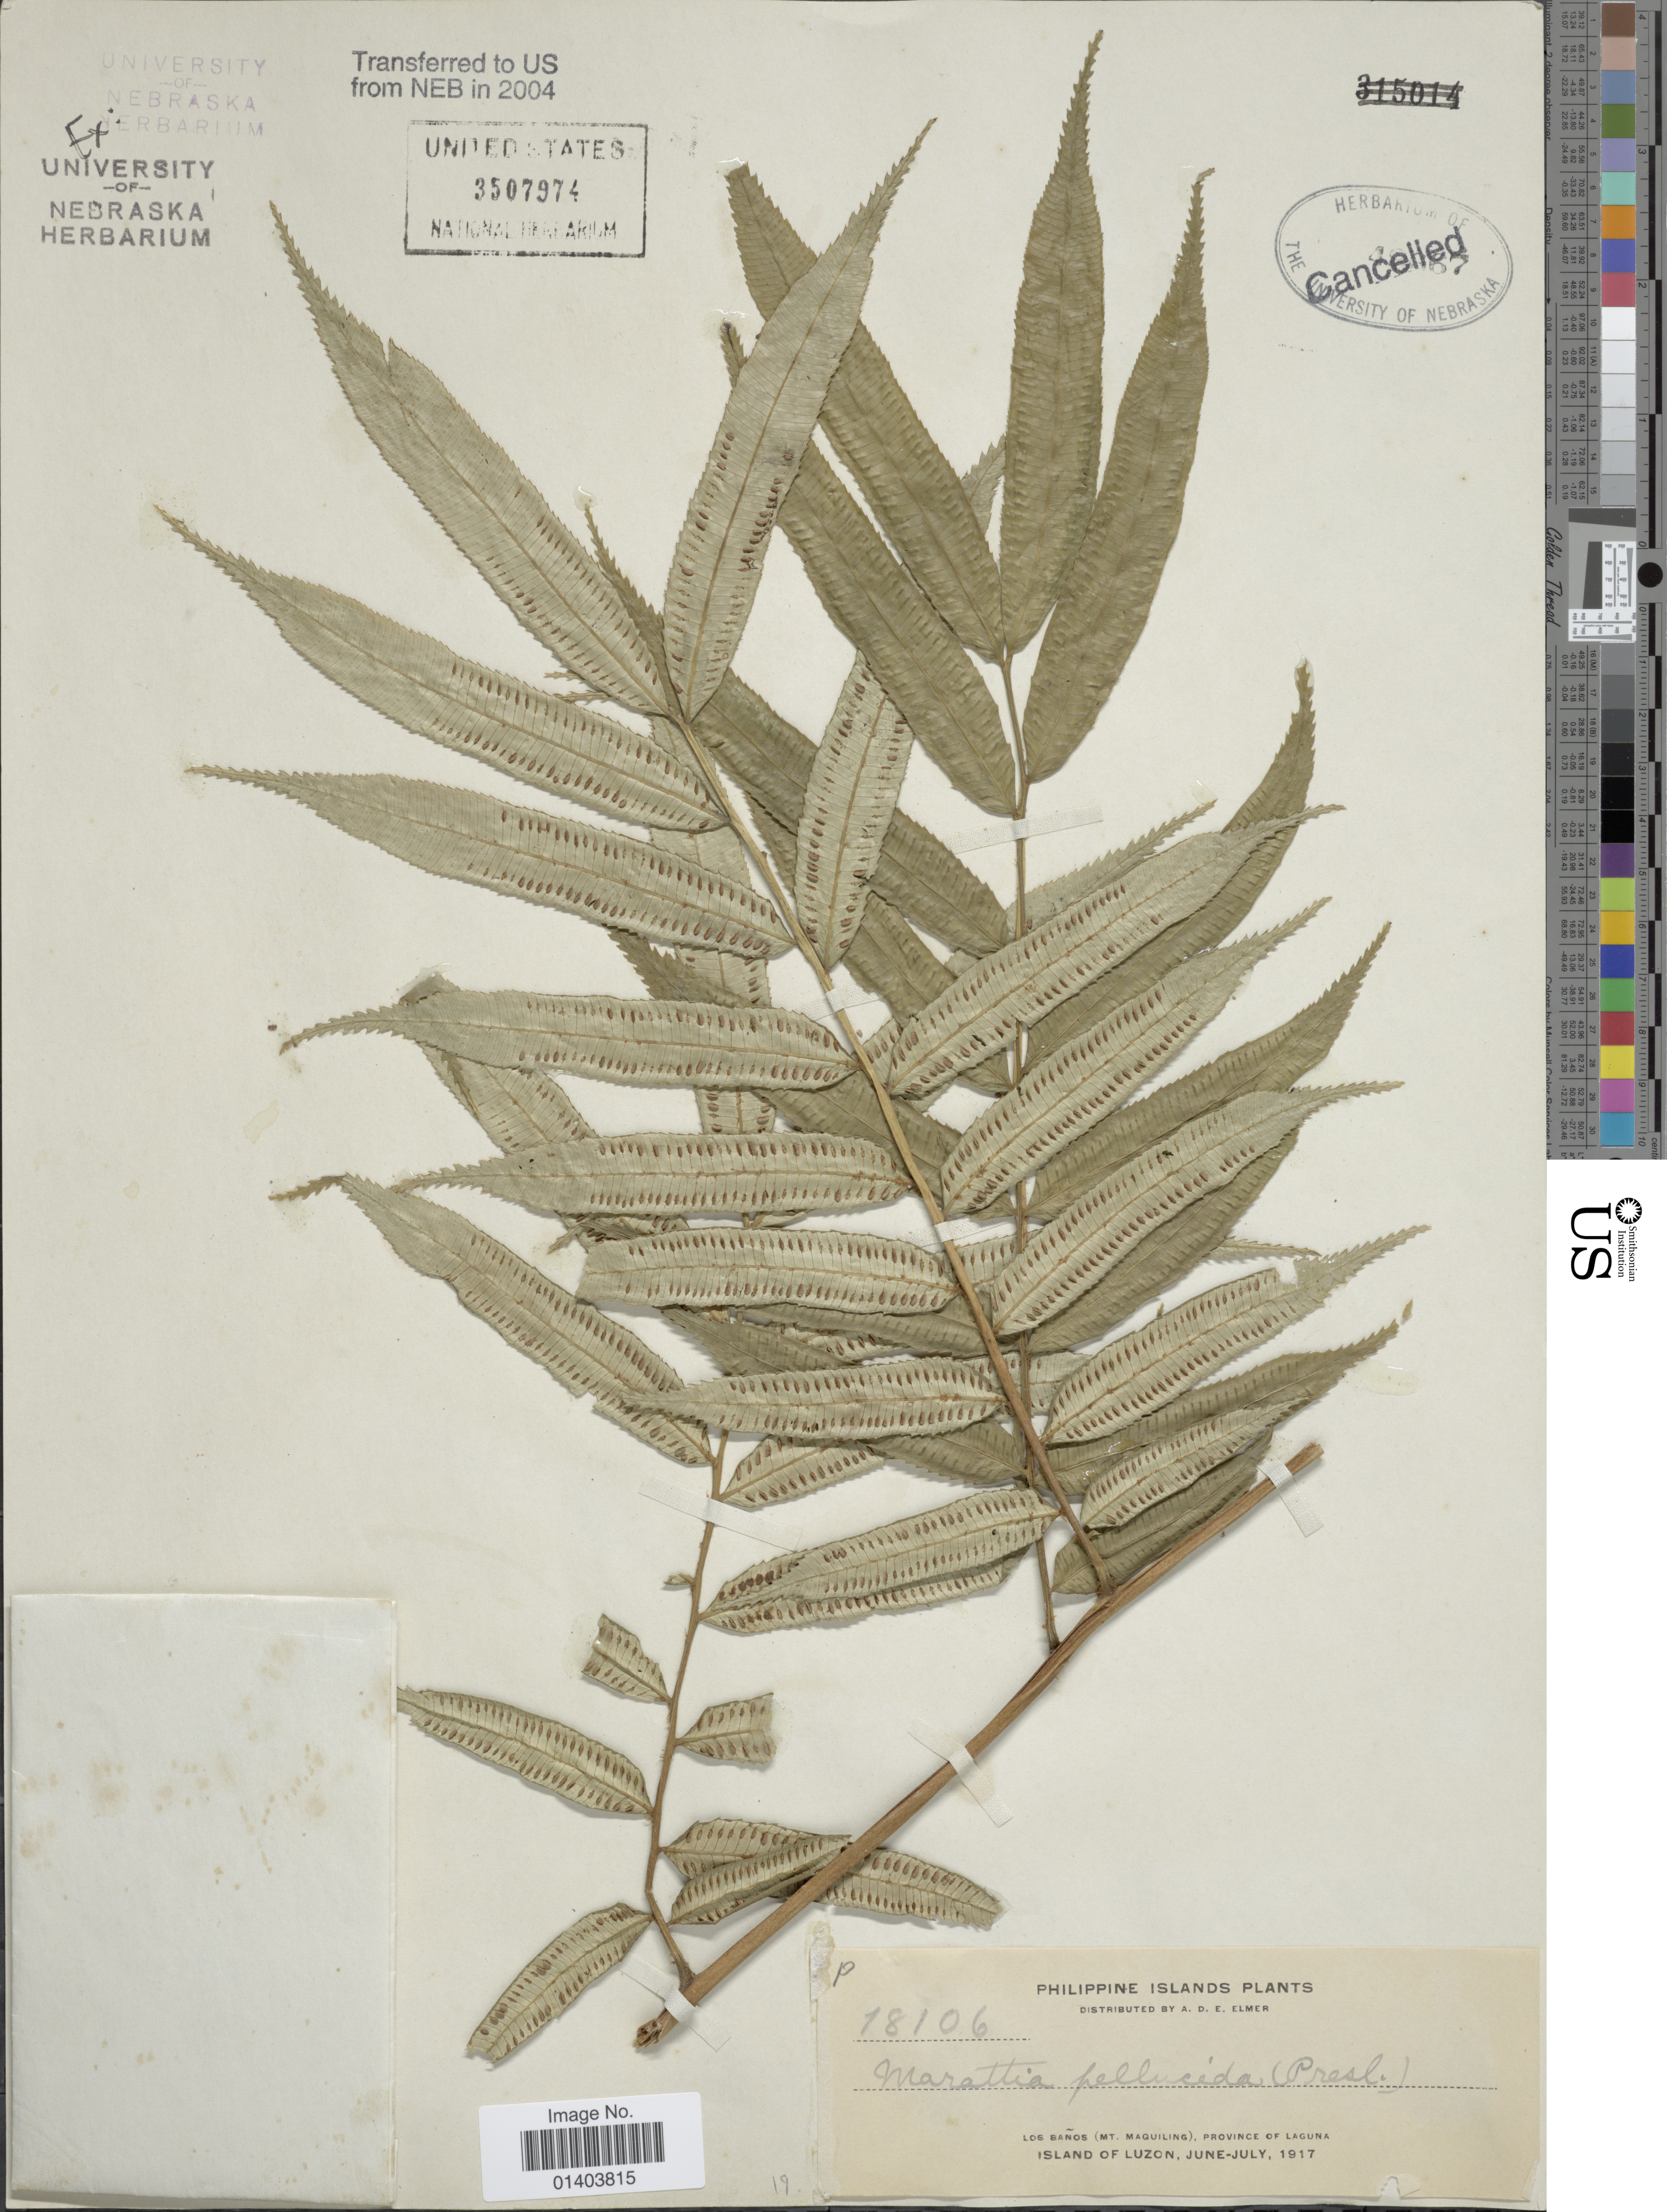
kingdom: Plantae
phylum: Tracheophyta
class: Polypodiopsida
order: Marattiales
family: Marattiaceae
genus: Ptisana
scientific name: Ptisana pellucida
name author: (C. Presl) Murdock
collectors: A. D. E. Elmer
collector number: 18106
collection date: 1917-06/1917-07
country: Philippines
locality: Los Baños (Mt Maquiling), Province of Laguna, Island of Luzon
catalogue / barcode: US 3507974